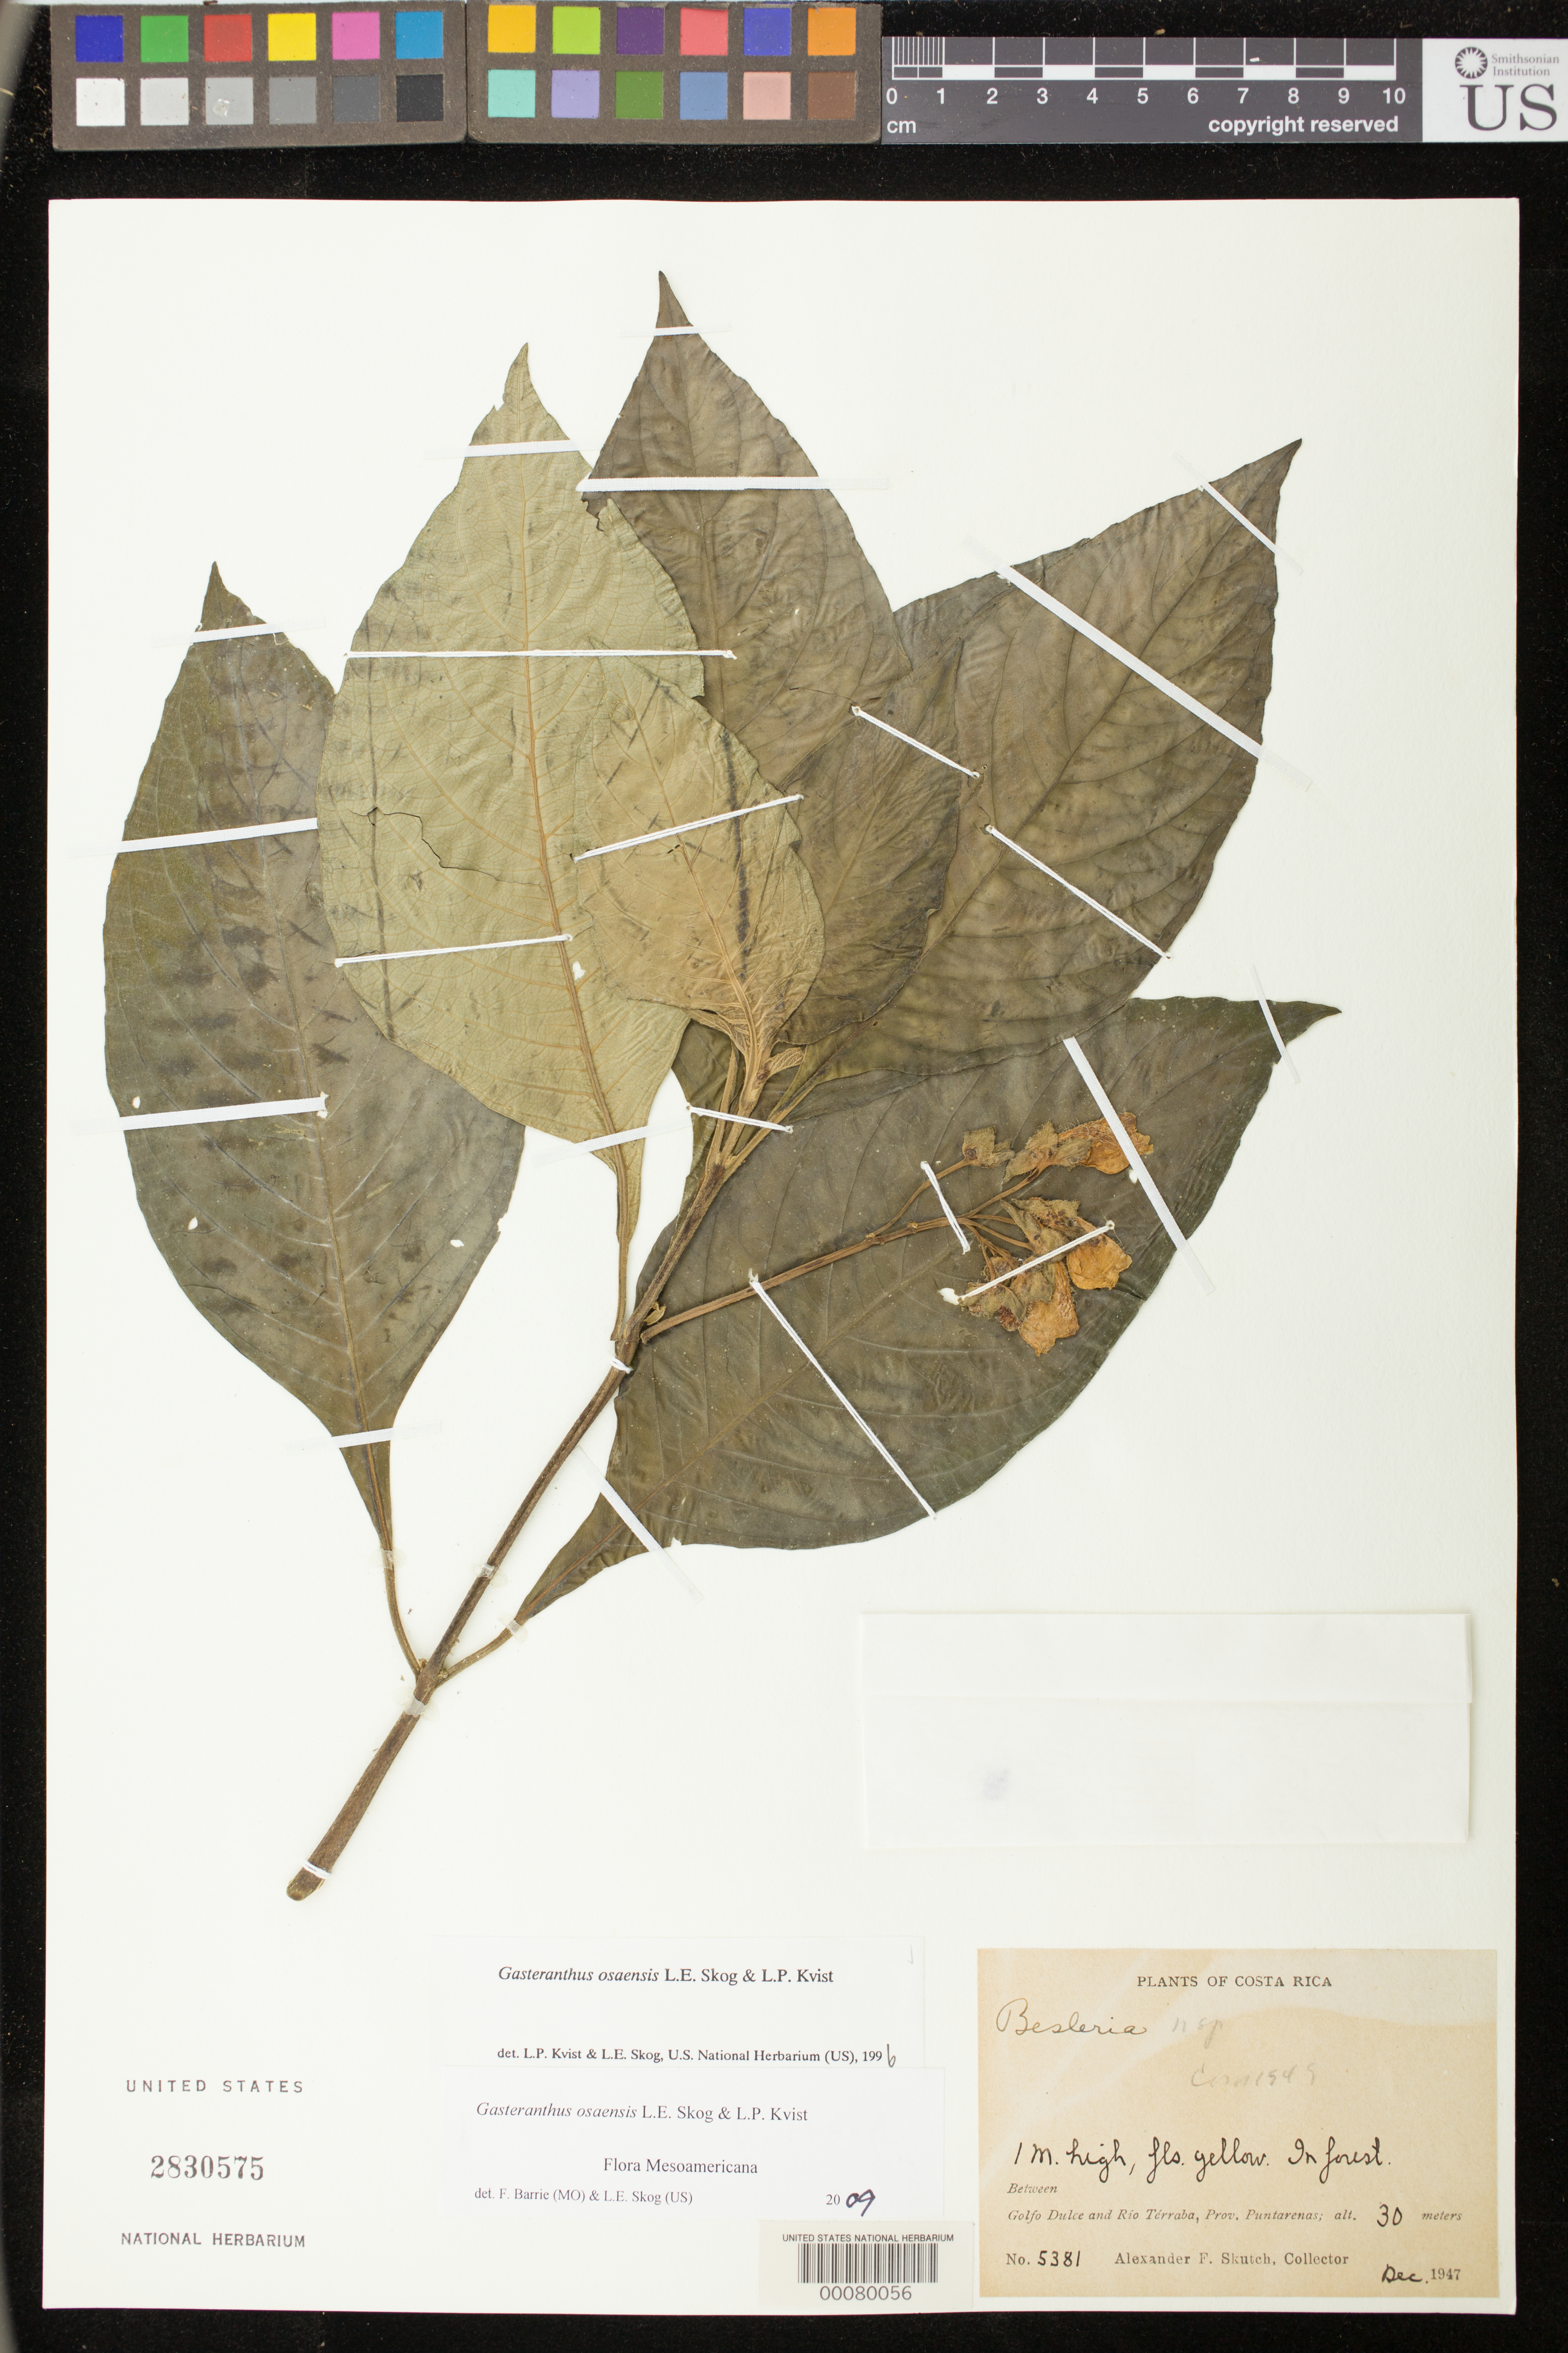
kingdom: Plantae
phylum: Tracheophyta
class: Magnoliopsida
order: Lamiales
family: Gesneriaceae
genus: Gasteranthus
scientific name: Gasteranthus osaensis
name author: L.E. Skog & L.P. Kvist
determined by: Skog, Laurence E.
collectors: A. F. Skutch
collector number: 5381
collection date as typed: Dec 1947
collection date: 1947-12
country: Costa Rica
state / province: Puntarenas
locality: Between Golfo Dulce and Río Térraba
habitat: In forest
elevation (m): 30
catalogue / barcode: US 2830575